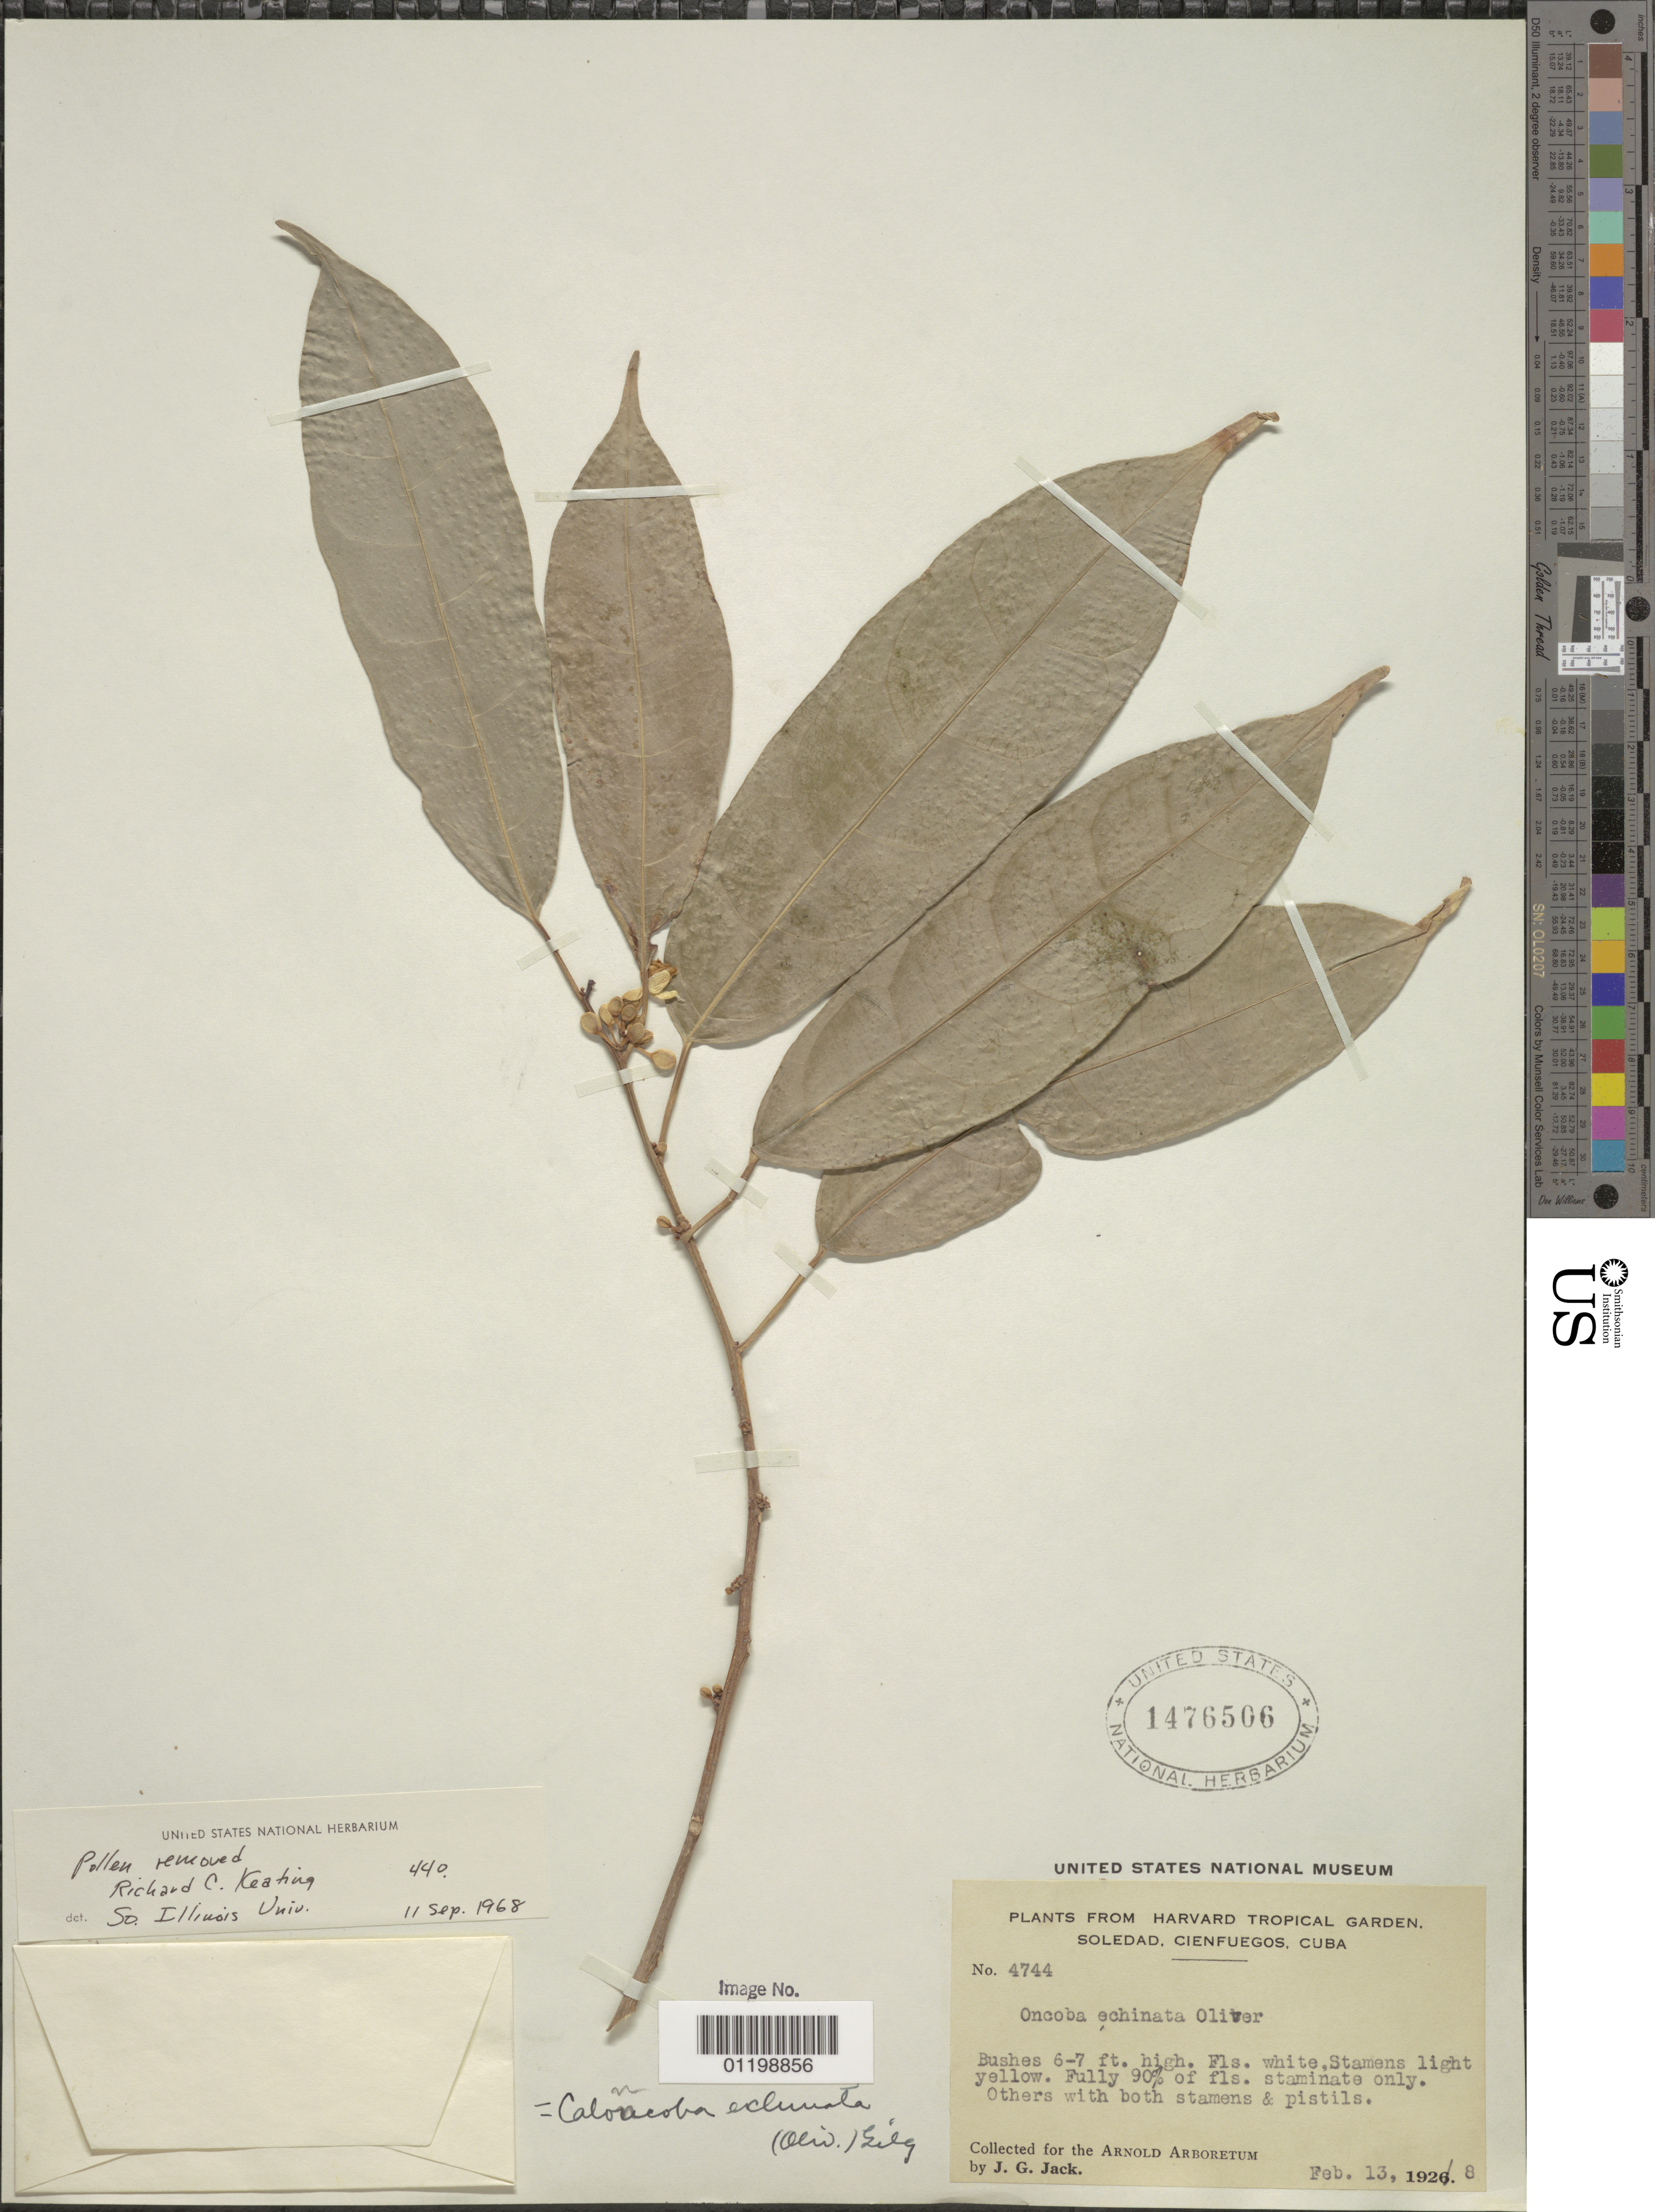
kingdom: Plantae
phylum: Tracheophyta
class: Magnoliopsida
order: Malpighiales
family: Achariaceae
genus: Caloncoba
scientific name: Caloncoba echinata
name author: (Oliv.) Gilg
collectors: J. G. Jack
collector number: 23289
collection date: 1928-02-13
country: Cuba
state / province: Cienfuegos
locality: Soledad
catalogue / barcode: US 1476506